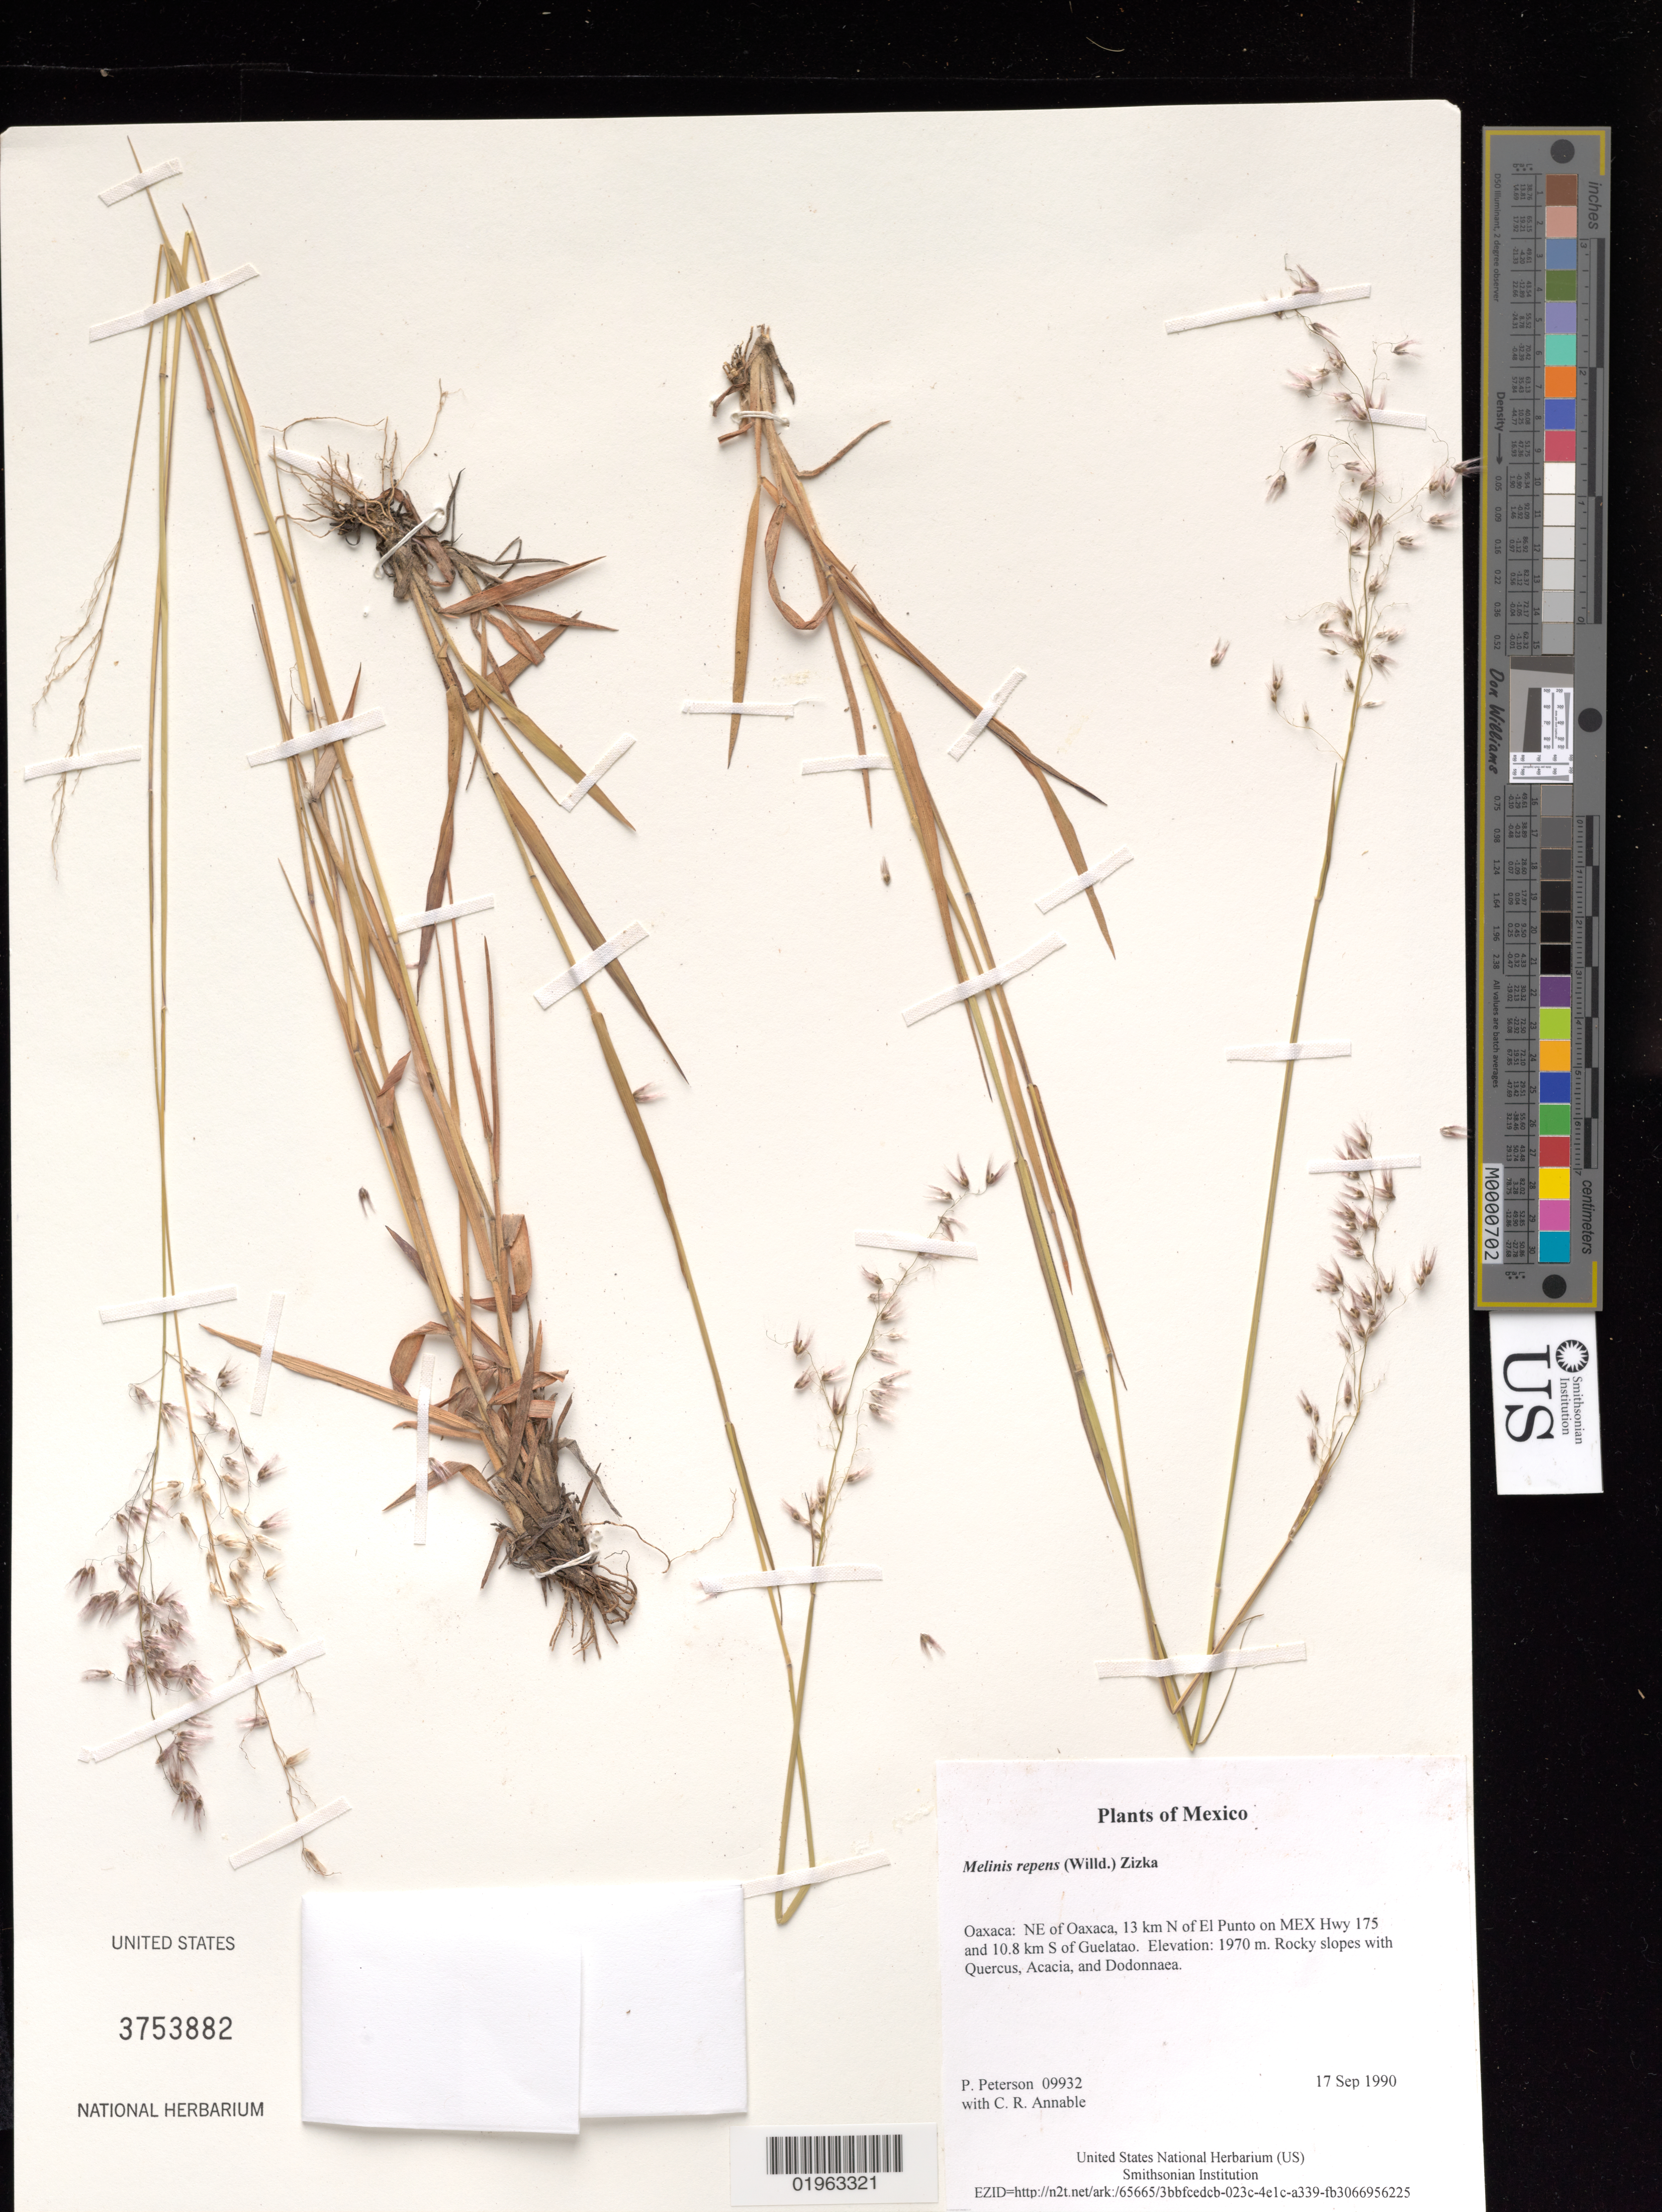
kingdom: Plantae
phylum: Tracheophyta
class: Liliopsida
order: Poales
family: Poaceae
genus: Melinis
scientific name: Melinis repens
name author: (Willd.) Zizka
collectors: P. M. Peterson & C. R. Annable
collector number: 09932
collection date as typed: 17 Sep 1990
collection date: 1990-09-17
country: Mexico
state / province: Oaxaca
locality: NE of Oaxaca, 13 km N of El Punto on MEX Hwy 175 and 10.8 km S of Guelatao.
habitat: Rocky slopes with Quercus, Acacia, and Dodonnaea.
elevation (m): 1970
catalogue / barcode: US 3753882